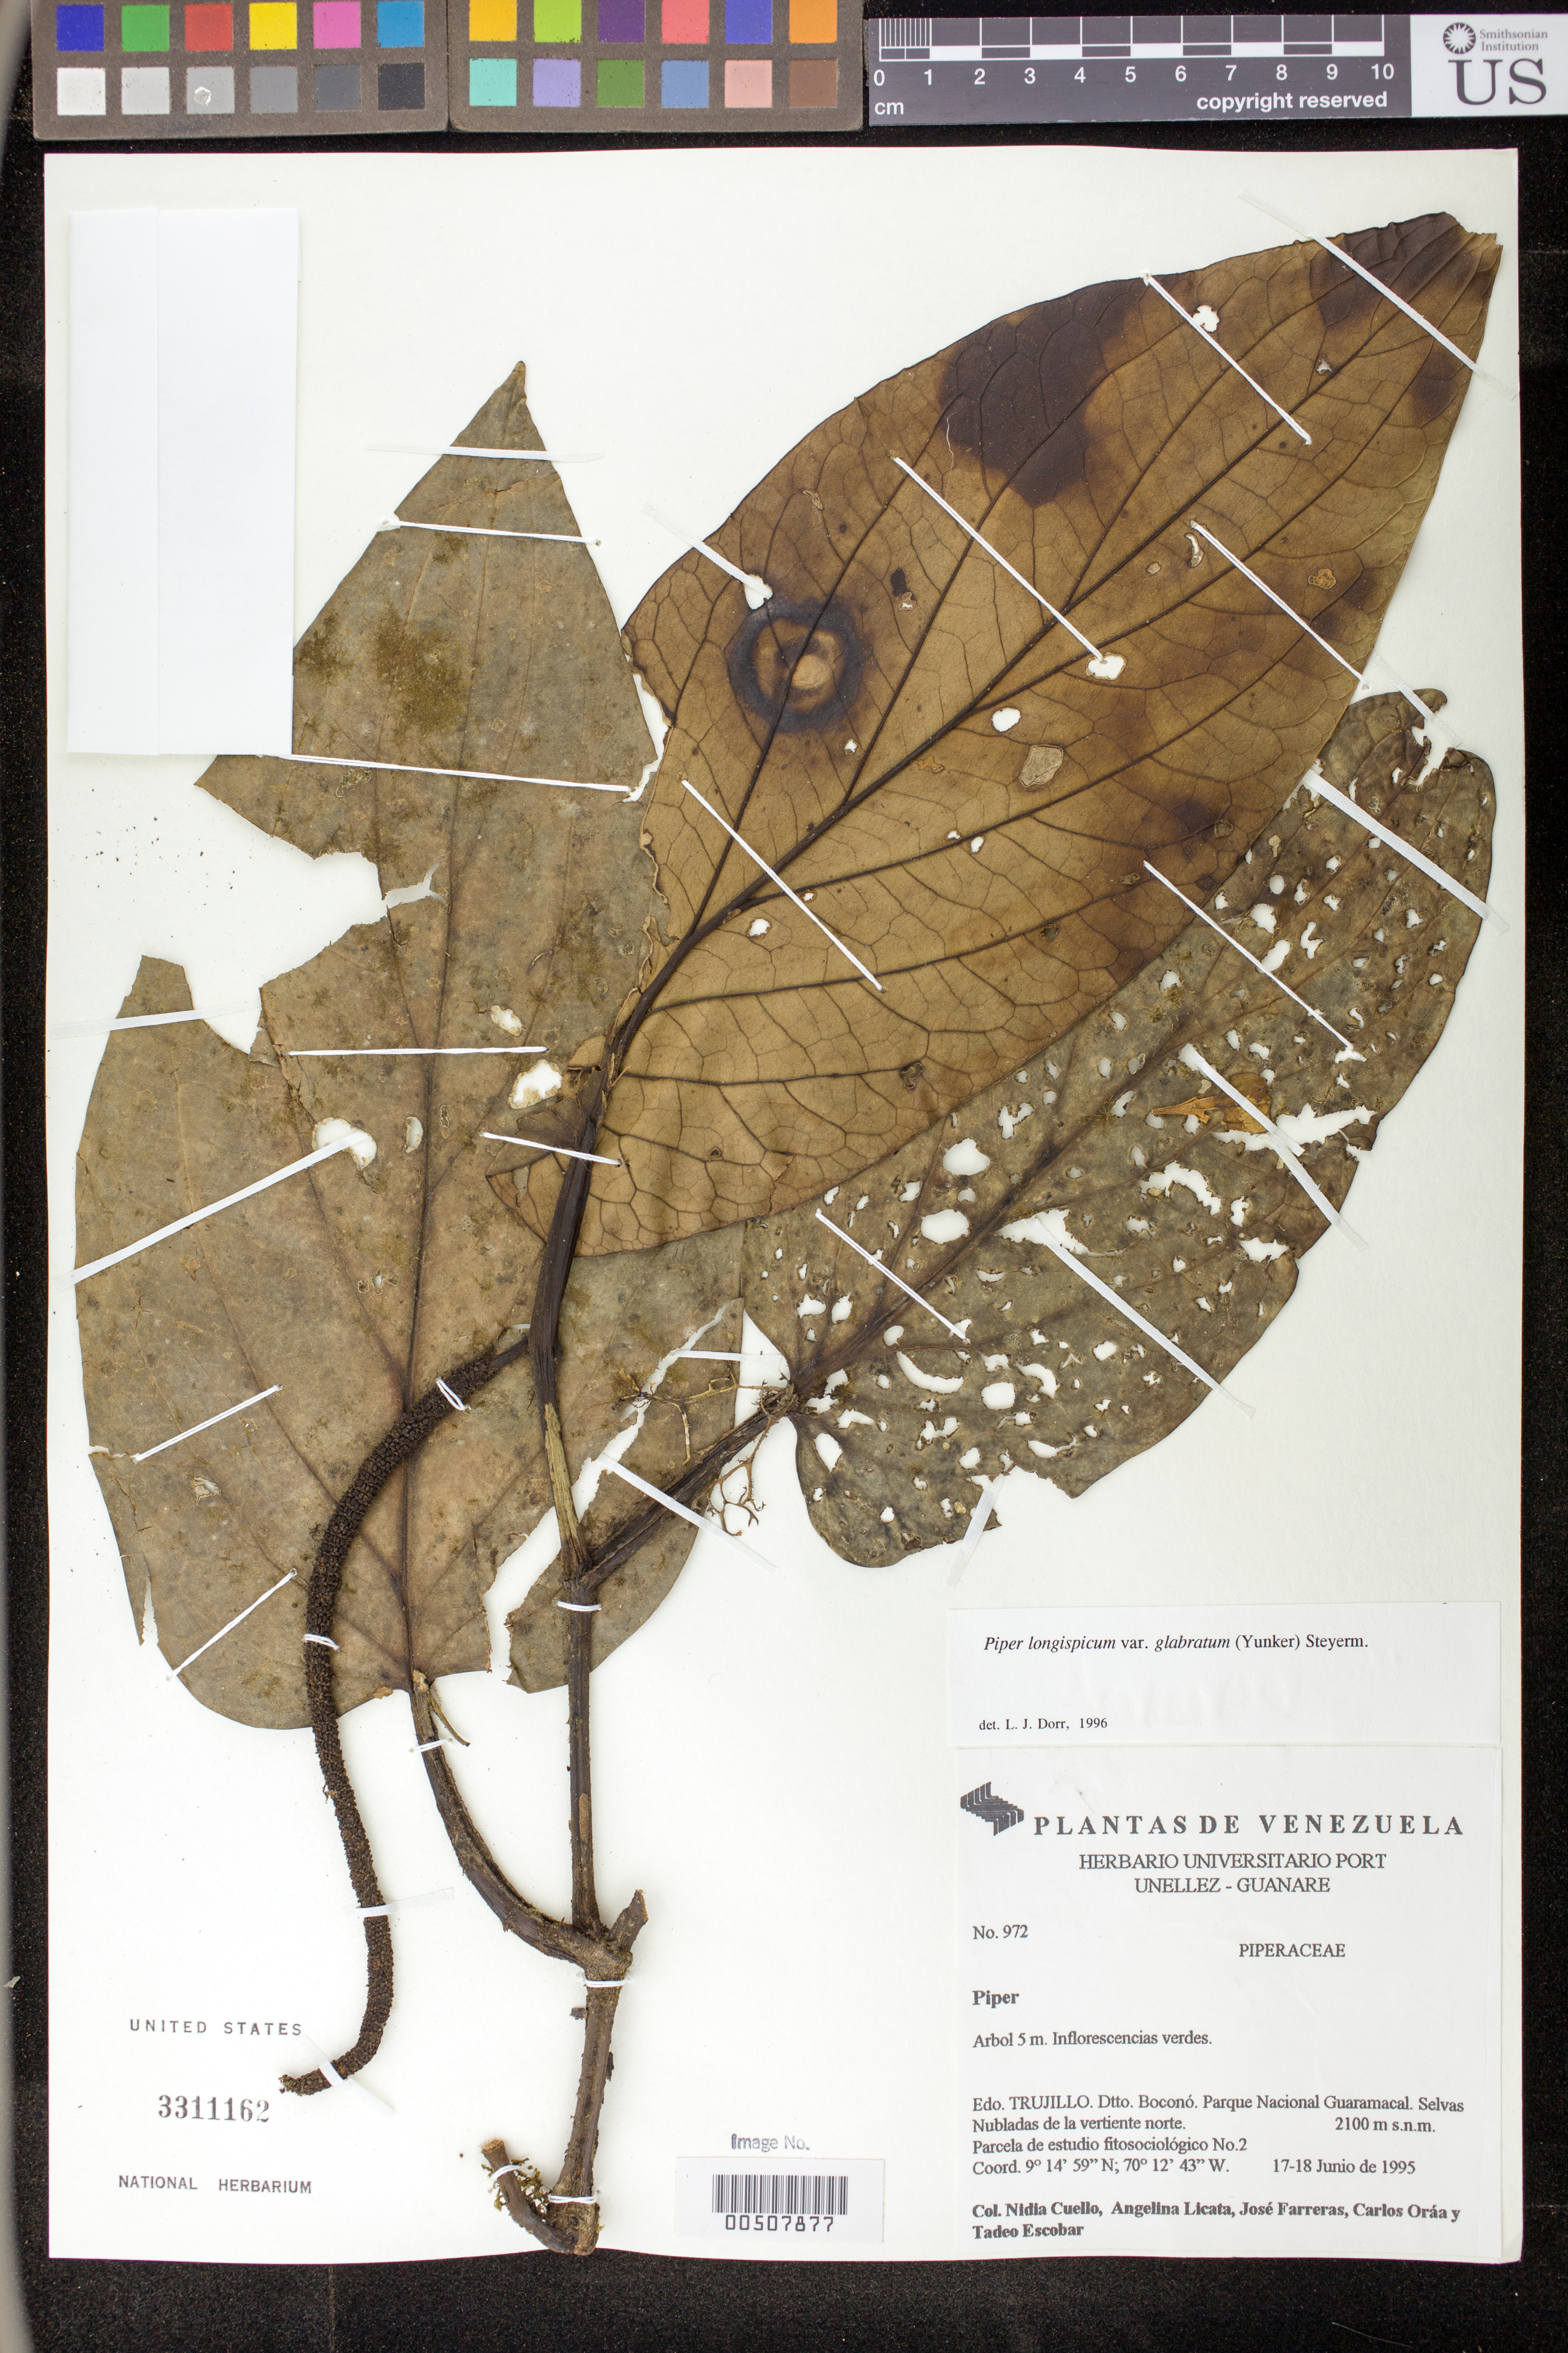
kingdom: Plantae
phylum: Tracheophyta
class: Magnoliopsida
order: Piperales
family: Piperaceae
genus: Piper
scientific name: Piper longispicum var. glabratum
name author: (Yunck.) Steyerm.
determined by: Dorr, L. J., (BOT), Smithsonian Institution - National Museum of Natural History (UNITED STATES)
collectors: N. L. Cuello, A. Licata, J. Farreras, C. Oráa & T. Escobar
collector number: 972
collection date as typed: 17 Jun 1995 to 18 Jun 1995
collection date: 1995-06-17/1995-06-18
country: Venezuela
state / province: Trujillo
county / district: Boconó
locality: Parque Nacional Guaramacal, vertiente N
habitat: Selvas Nubladas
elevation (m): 2100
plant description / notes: MO, PORT, US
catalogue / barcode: US 3311162